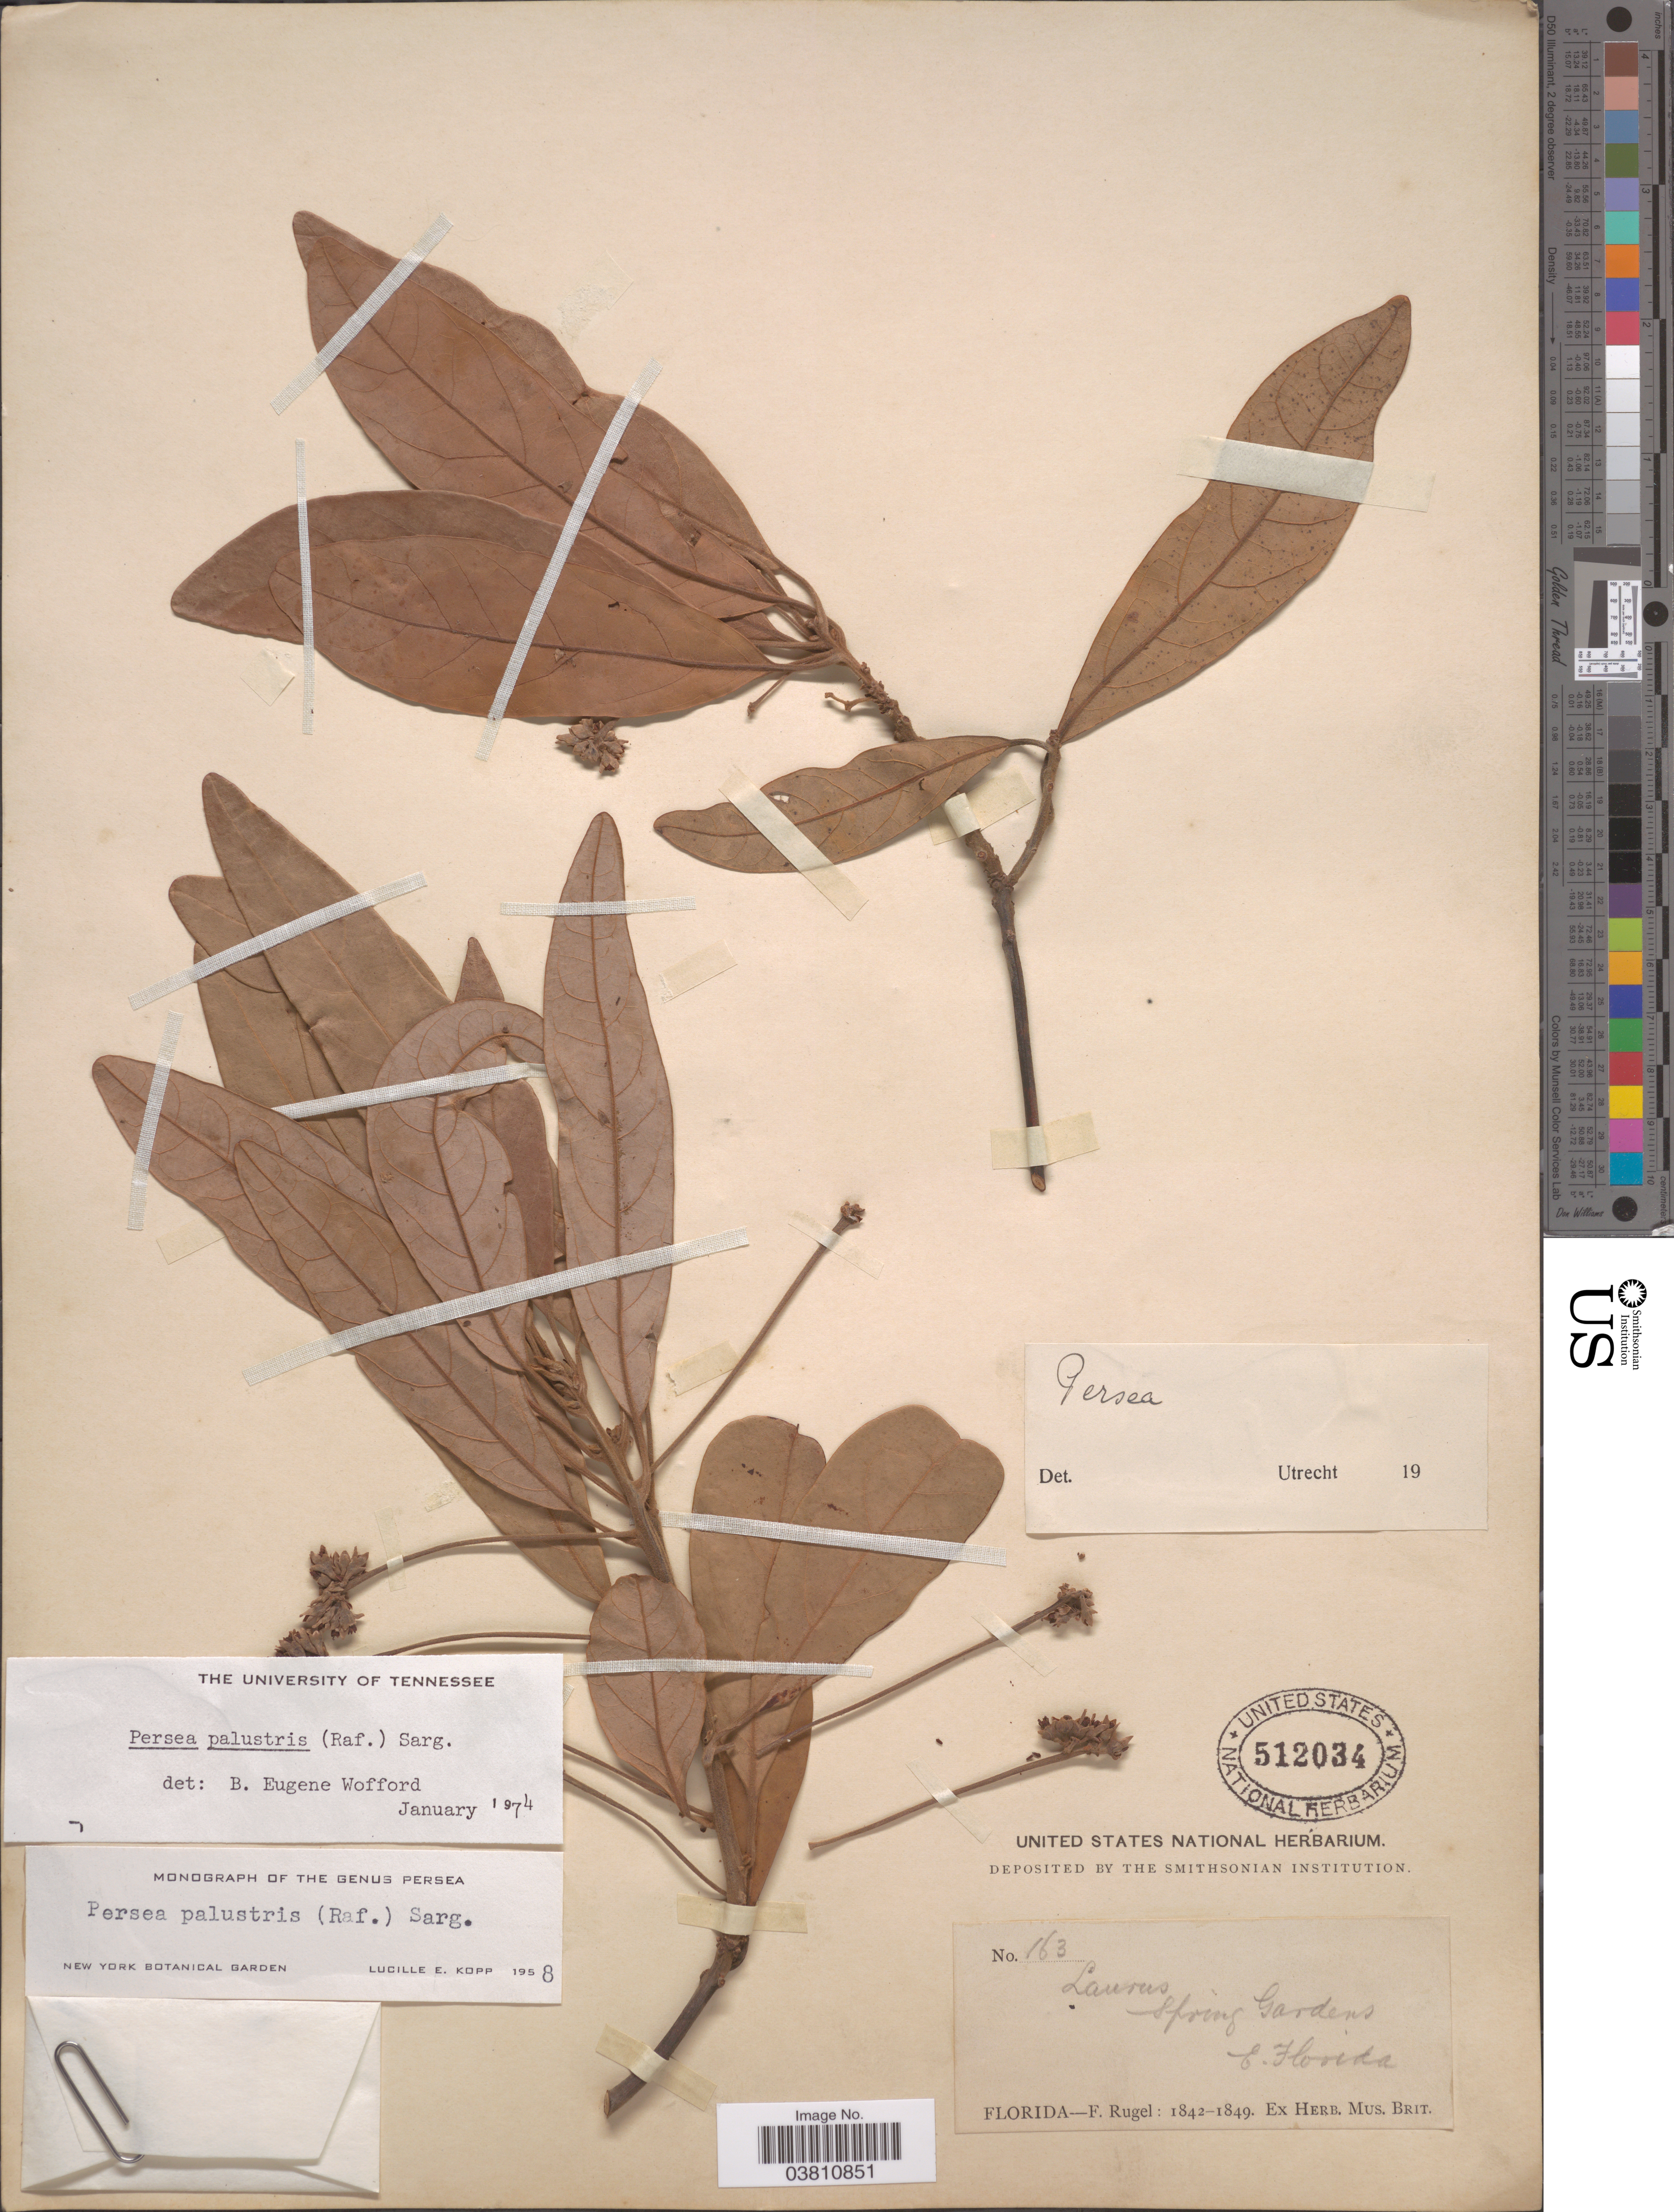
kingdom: Plantae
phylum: Tracheophyta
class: Magnoliopsida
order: Laurales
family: Lauraceae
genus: Persea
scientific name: Persea palustris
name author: (Raf.) Sarg.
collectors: F. Rugel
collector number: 163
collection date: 1842/1849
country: United States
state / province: Florida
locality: Spring Gardens. E. Florida.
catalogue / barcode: US 512034